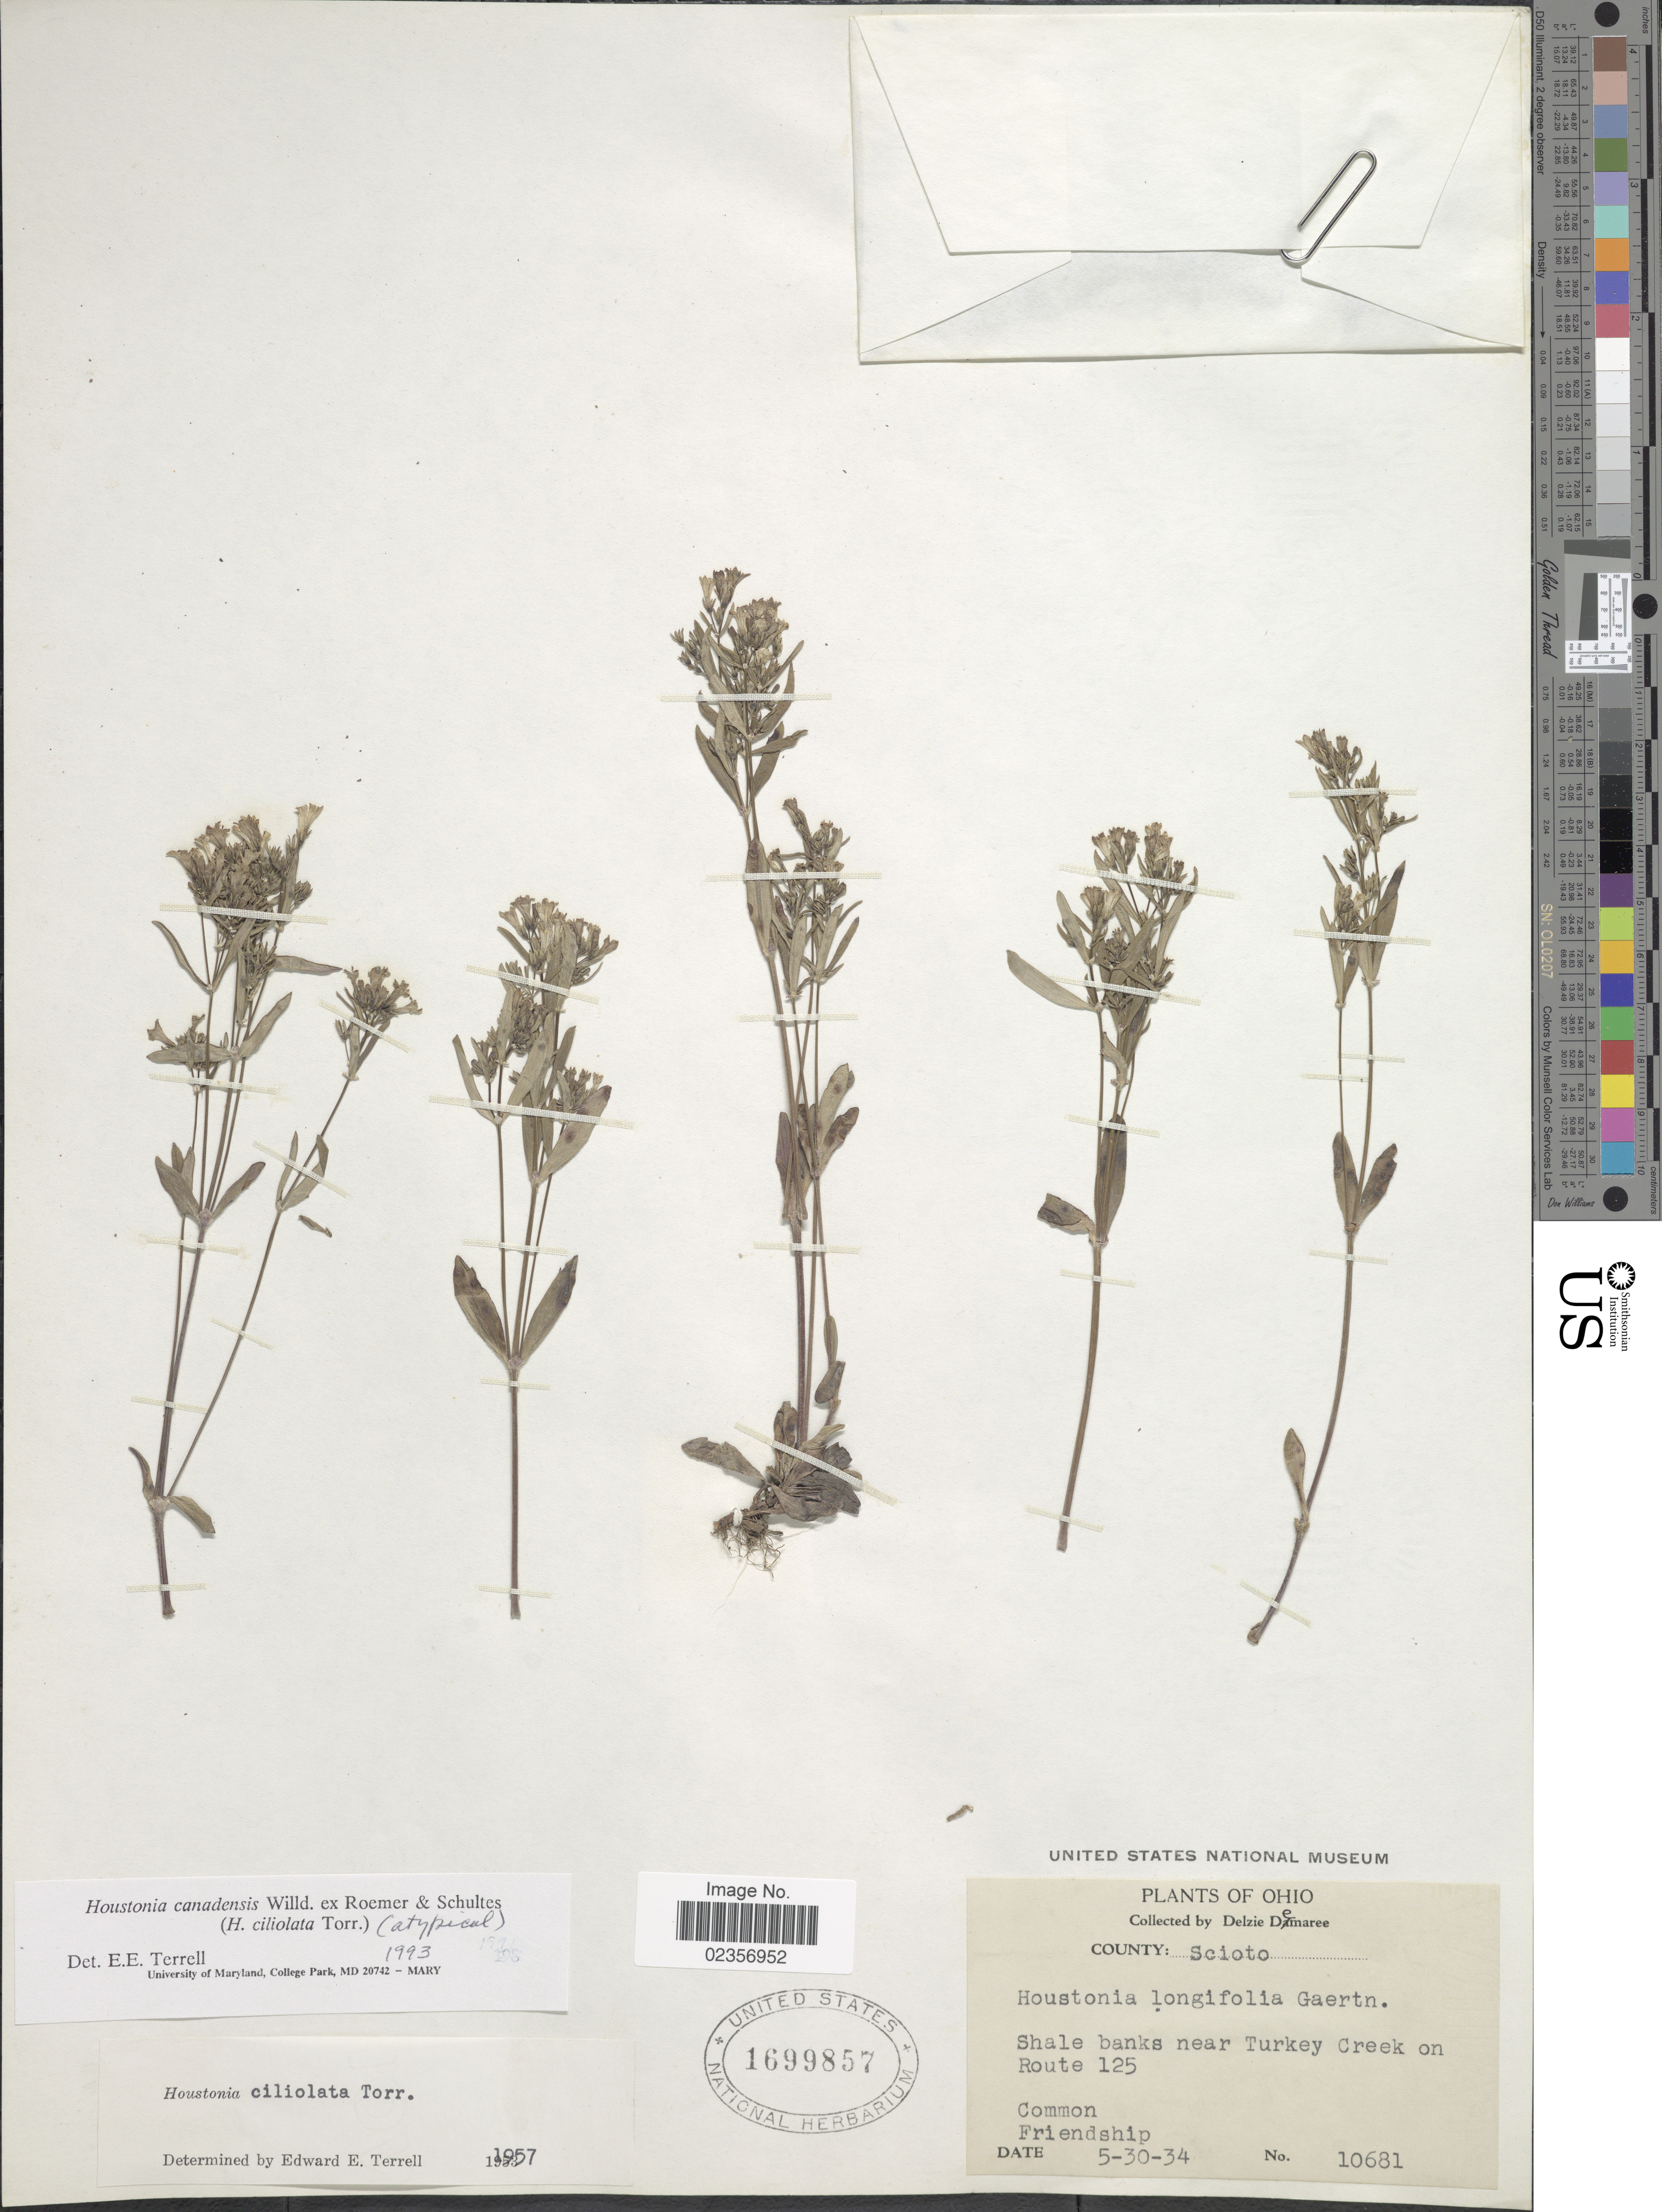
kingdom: Plantae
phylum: Tracheophyta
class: Magnoliopsida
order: Gentianales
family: Rubiaceae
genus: Houstonia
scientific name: Houstonia canadensis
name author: Willd.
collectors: D. Demaree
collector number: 10681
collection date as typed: Transcribed d/m/y: 30/5/34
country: United States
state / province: Ohio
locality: County: Scioto, shale banks near Turkey Creek on Route 125.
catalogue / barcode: US 1699857